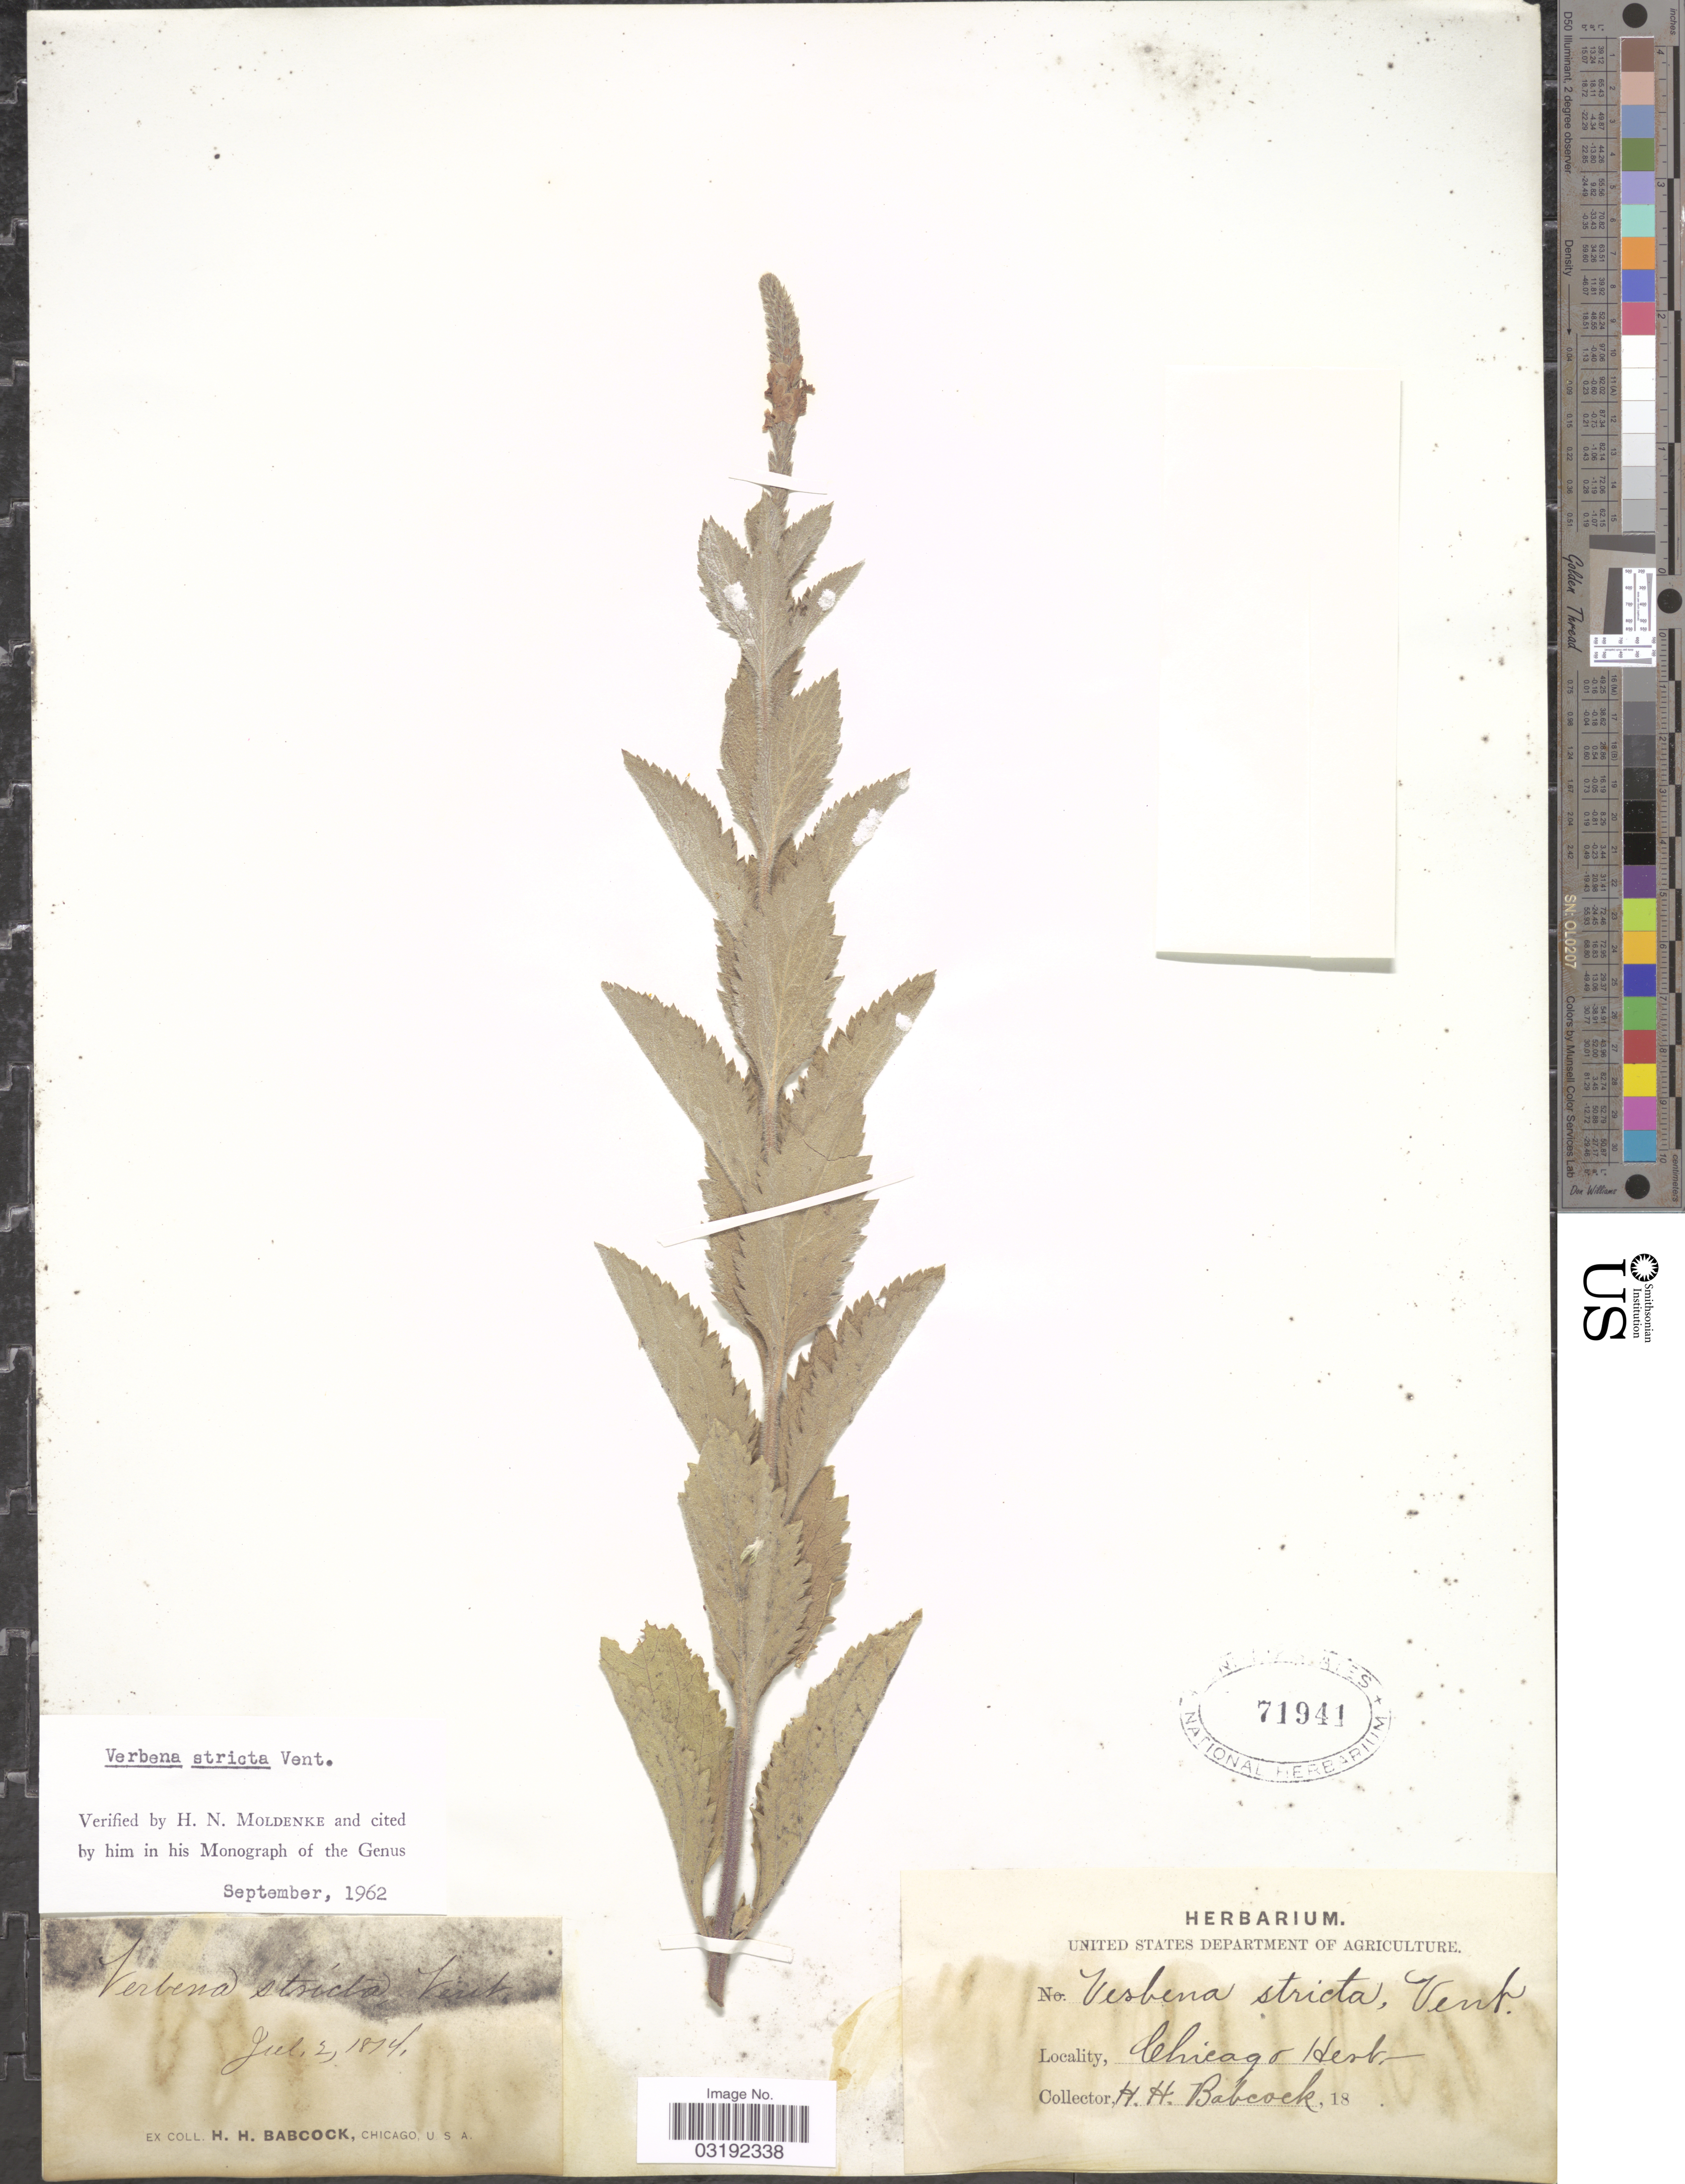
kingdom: Plantae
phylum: Tracheophyta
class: Magnoliopsida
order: Lamiales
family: Verbenaceae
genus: Verbena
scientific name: Verbena stricta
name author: Vent.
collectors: H. Babcock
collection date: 1874-07-02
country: United States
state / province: Illinois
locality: Chicago Herb.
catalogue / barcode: US 71941